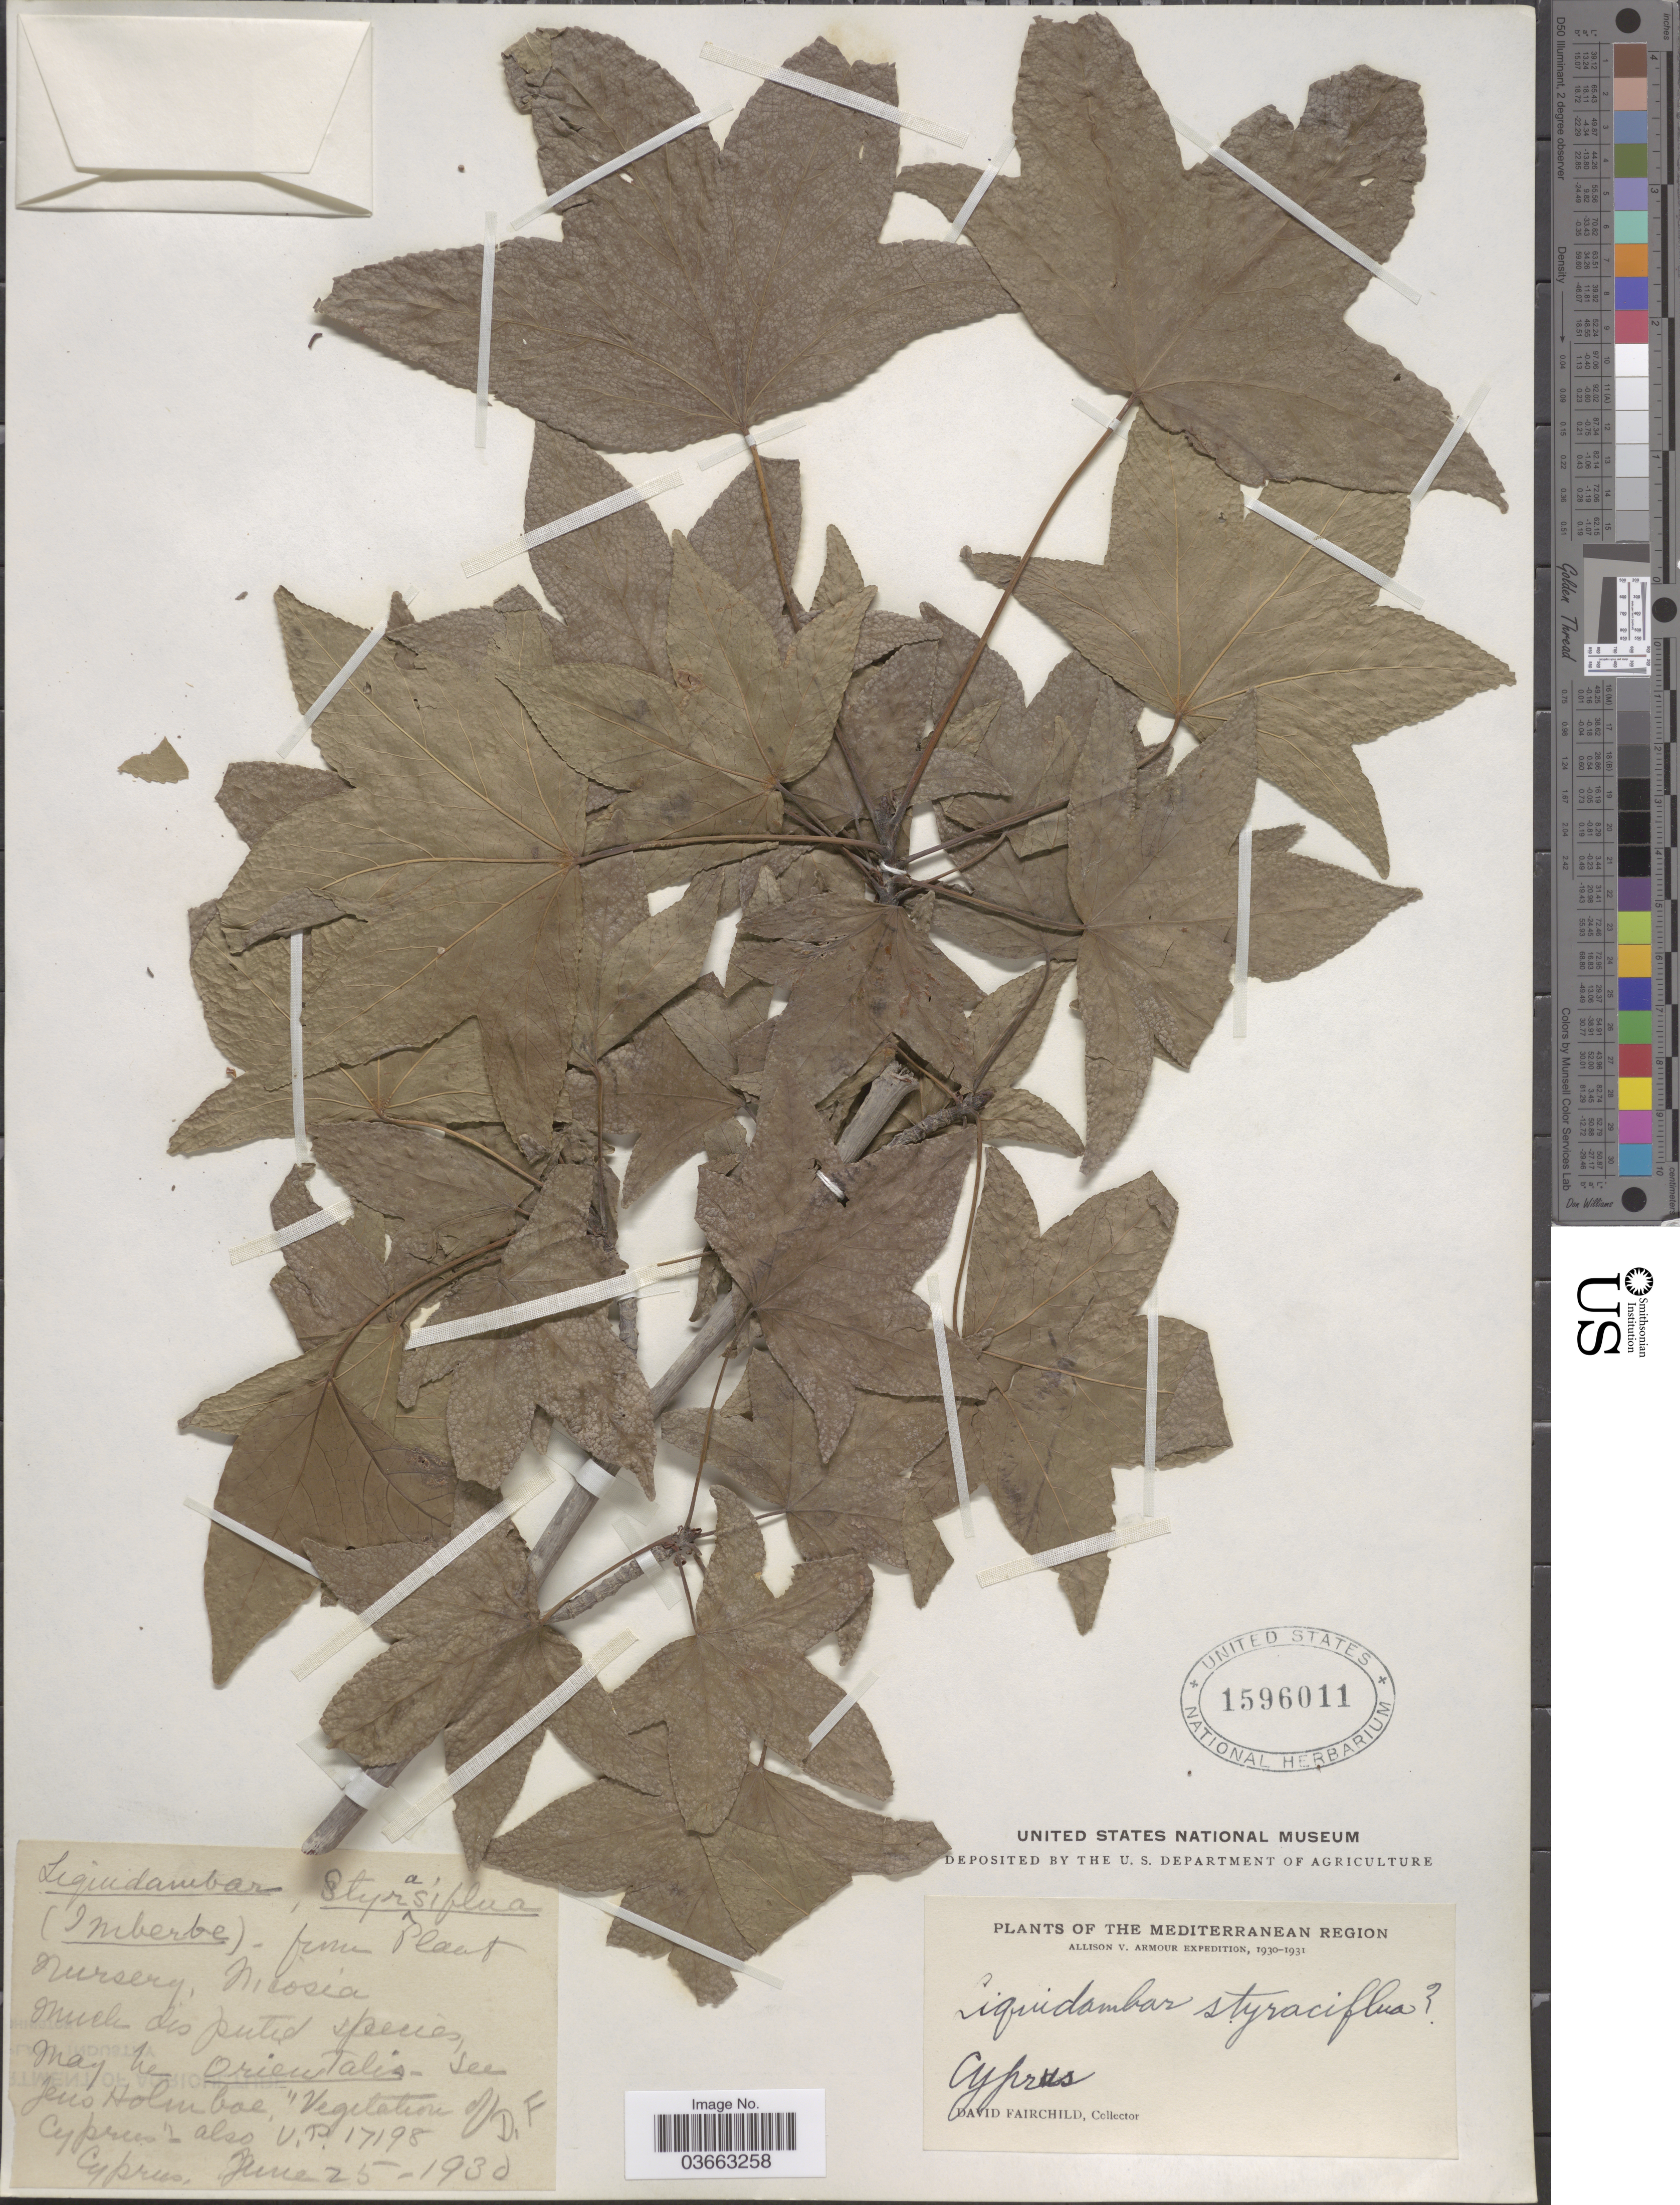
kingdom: Plantae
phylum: Tracheophyta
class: Magnoliopsida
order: Saxifragales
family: Altingiaceae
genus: Liquidambar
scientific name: Liquidambar styraciflua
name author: L.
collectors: D. Fairchild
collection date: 1930-06-25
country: Cyprus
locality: The Mediterranean Region. Nursery, Nicosia.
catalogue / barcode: US 1596011